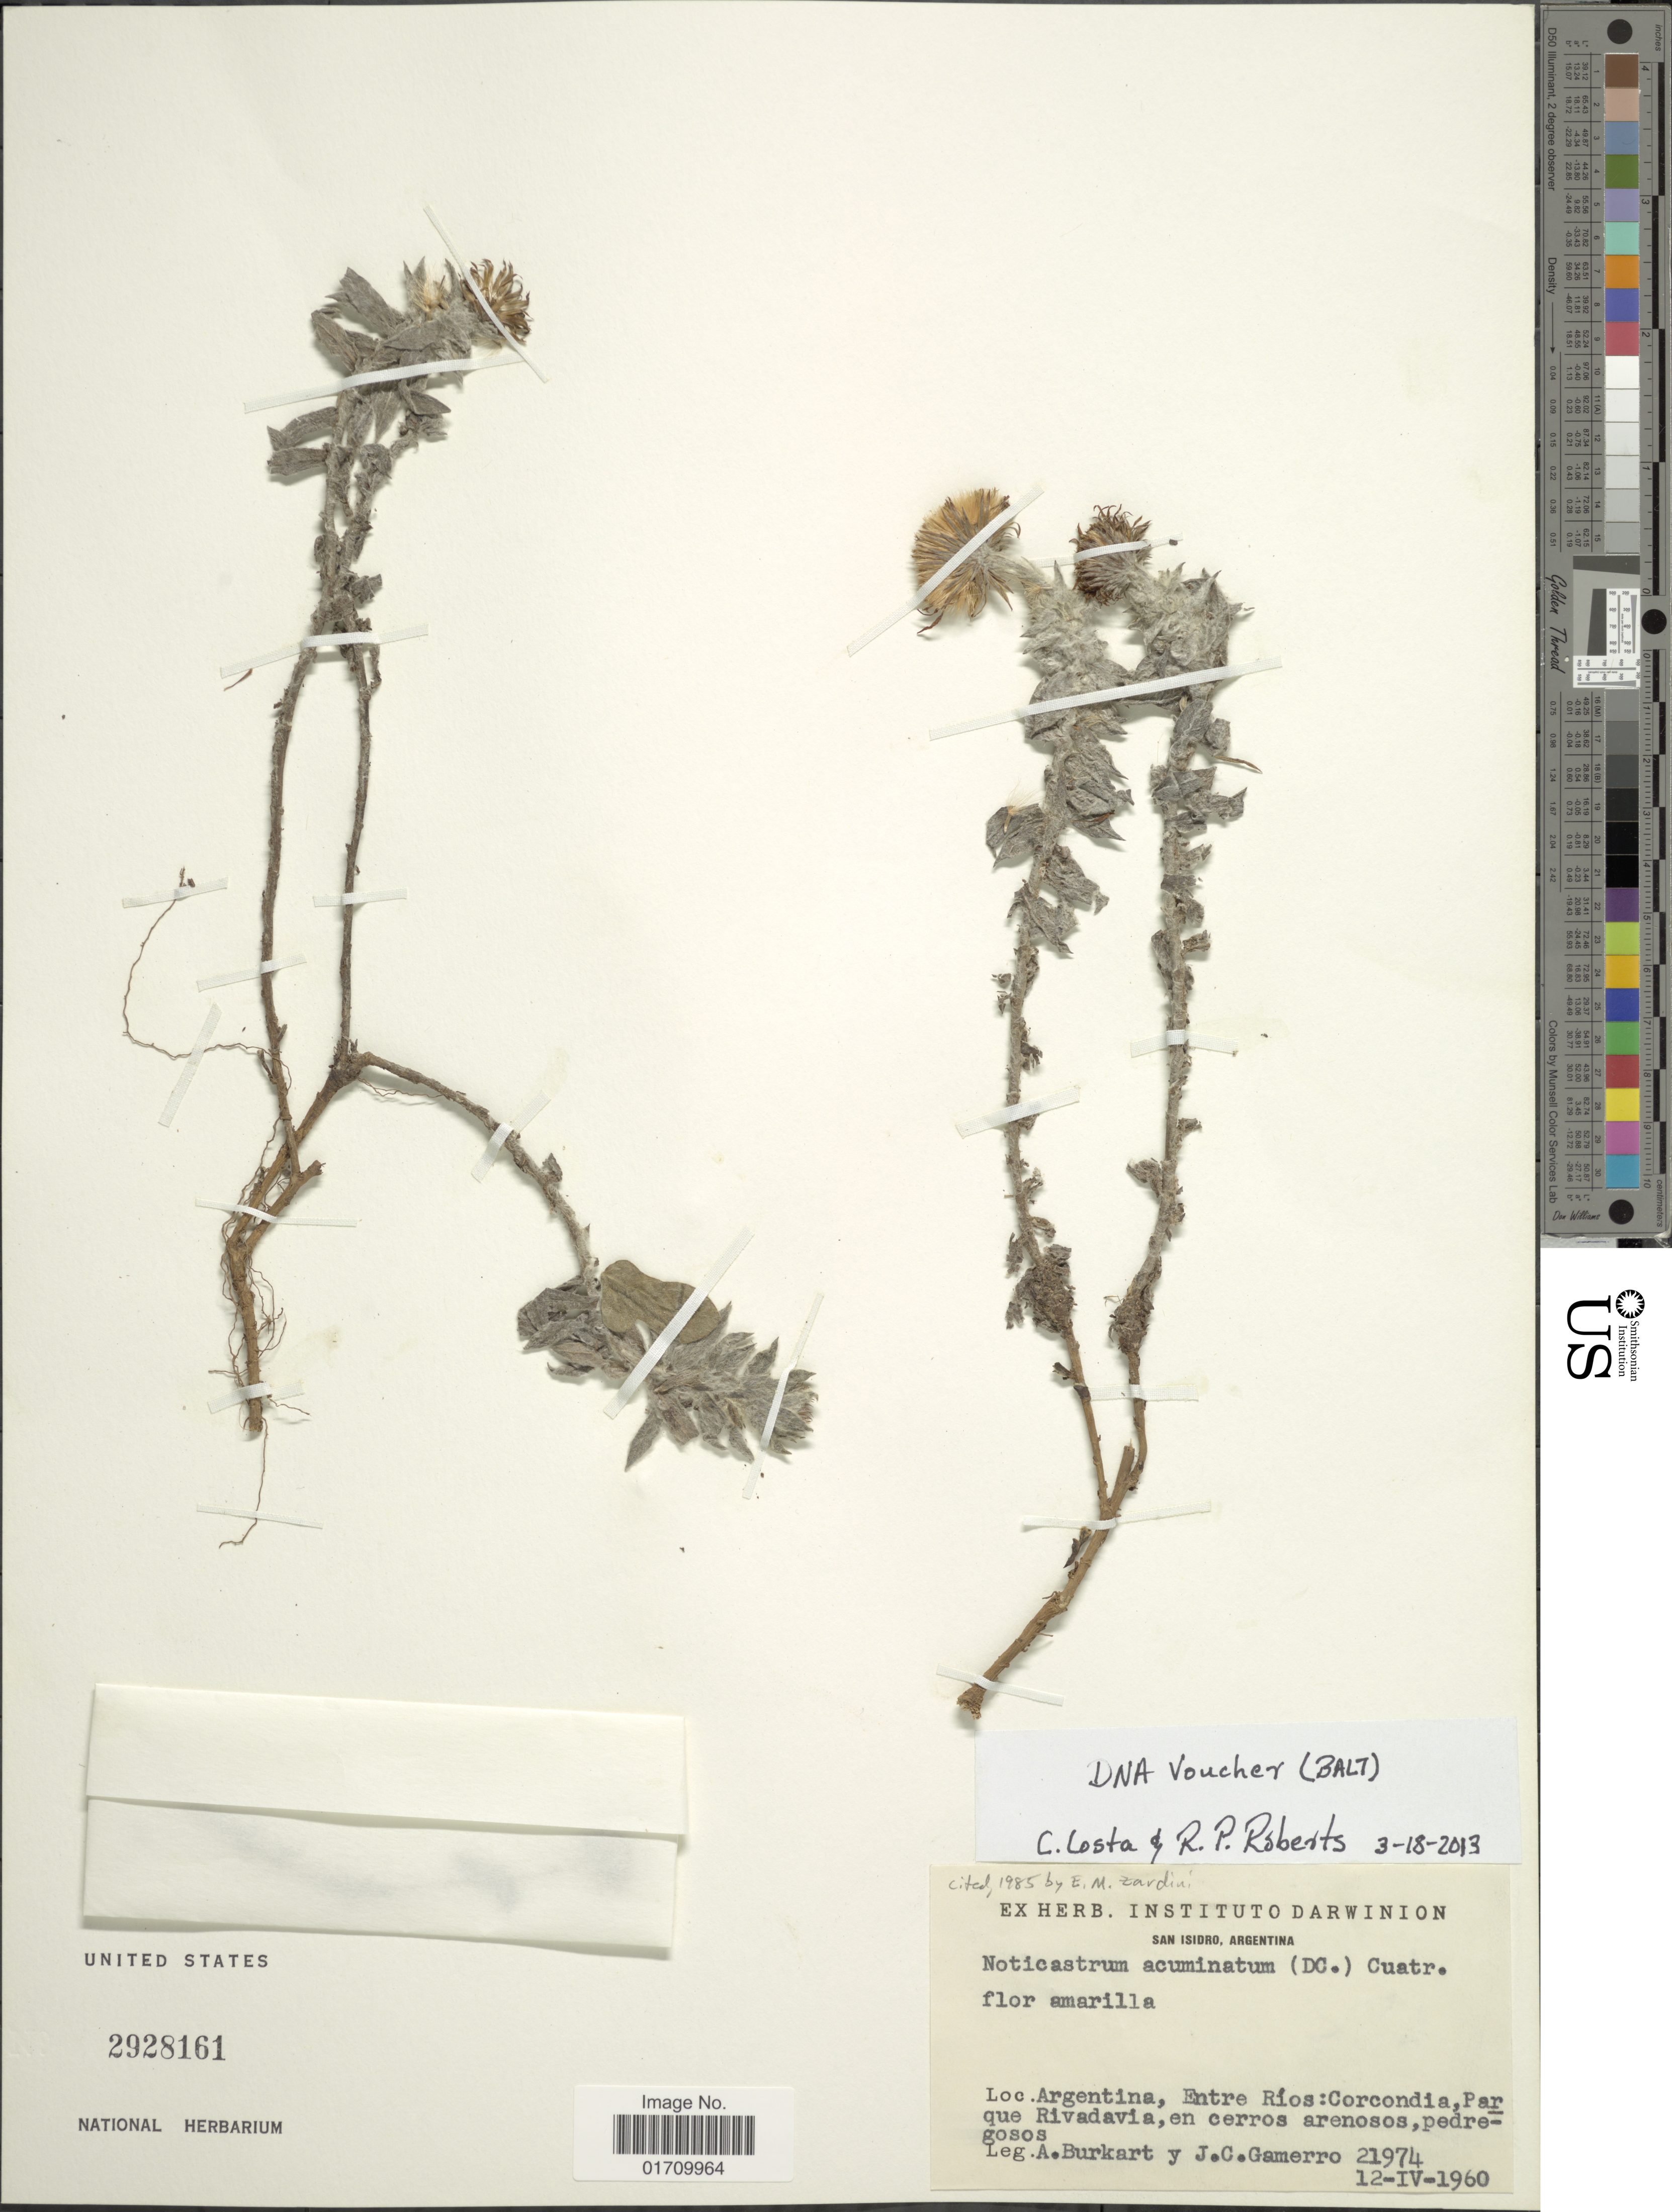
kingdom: Plantae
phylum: Tracheophyta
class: Magnoliopsida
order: Asterales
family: Asteraceae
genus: Noticastrum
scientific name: Noticastrum acuminatum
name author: (DC.) Cuatrec.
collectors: A. E. Burkart & J. Gamerro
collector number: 21974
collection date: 1960-04-12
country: Argentina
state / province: Entre Rios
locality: Corcondia, Parque Rivadavia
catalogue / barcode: US 2928161